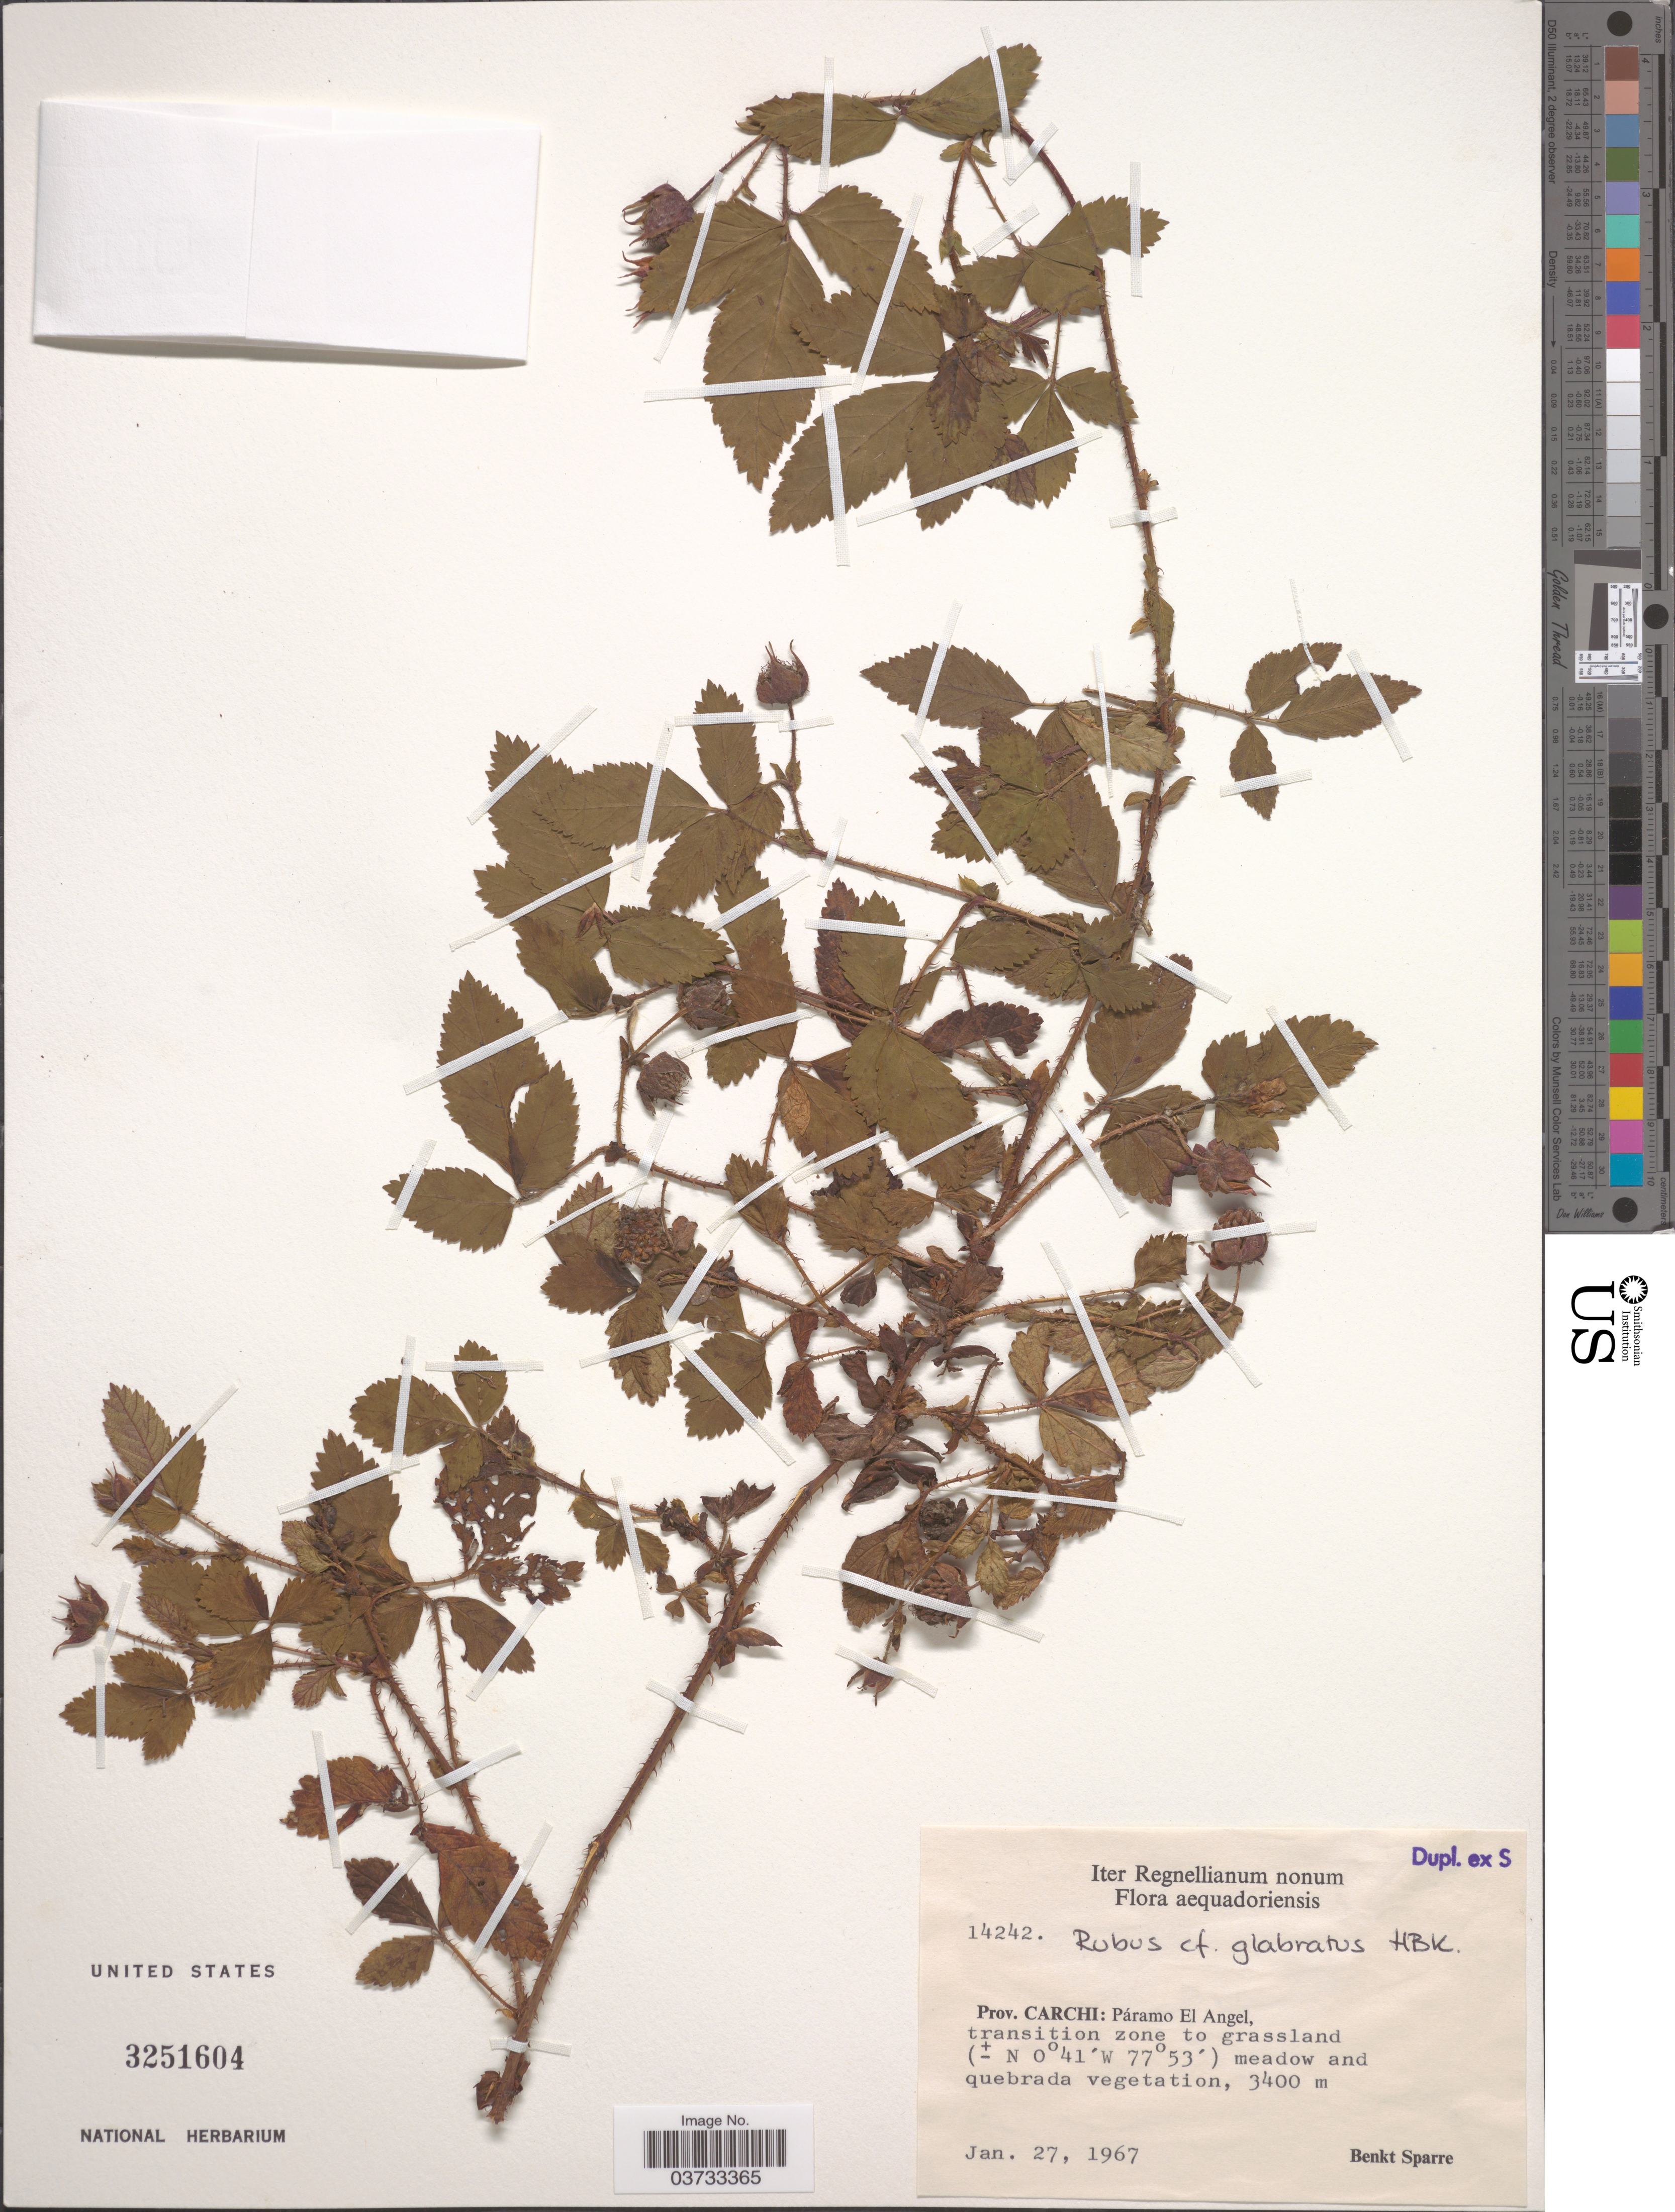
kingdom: Plantae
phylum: Tracheophyta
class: Magnoliopsida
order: Rosales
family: Rosaceae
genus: Rubus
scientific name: Rubus glabratus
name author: Kunth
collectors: B. Sparre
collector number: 14242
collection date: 1967-01-27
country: Ecuador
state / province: Carchi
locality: Páramo El Angel.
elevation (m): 3400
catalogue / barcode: US 3251604